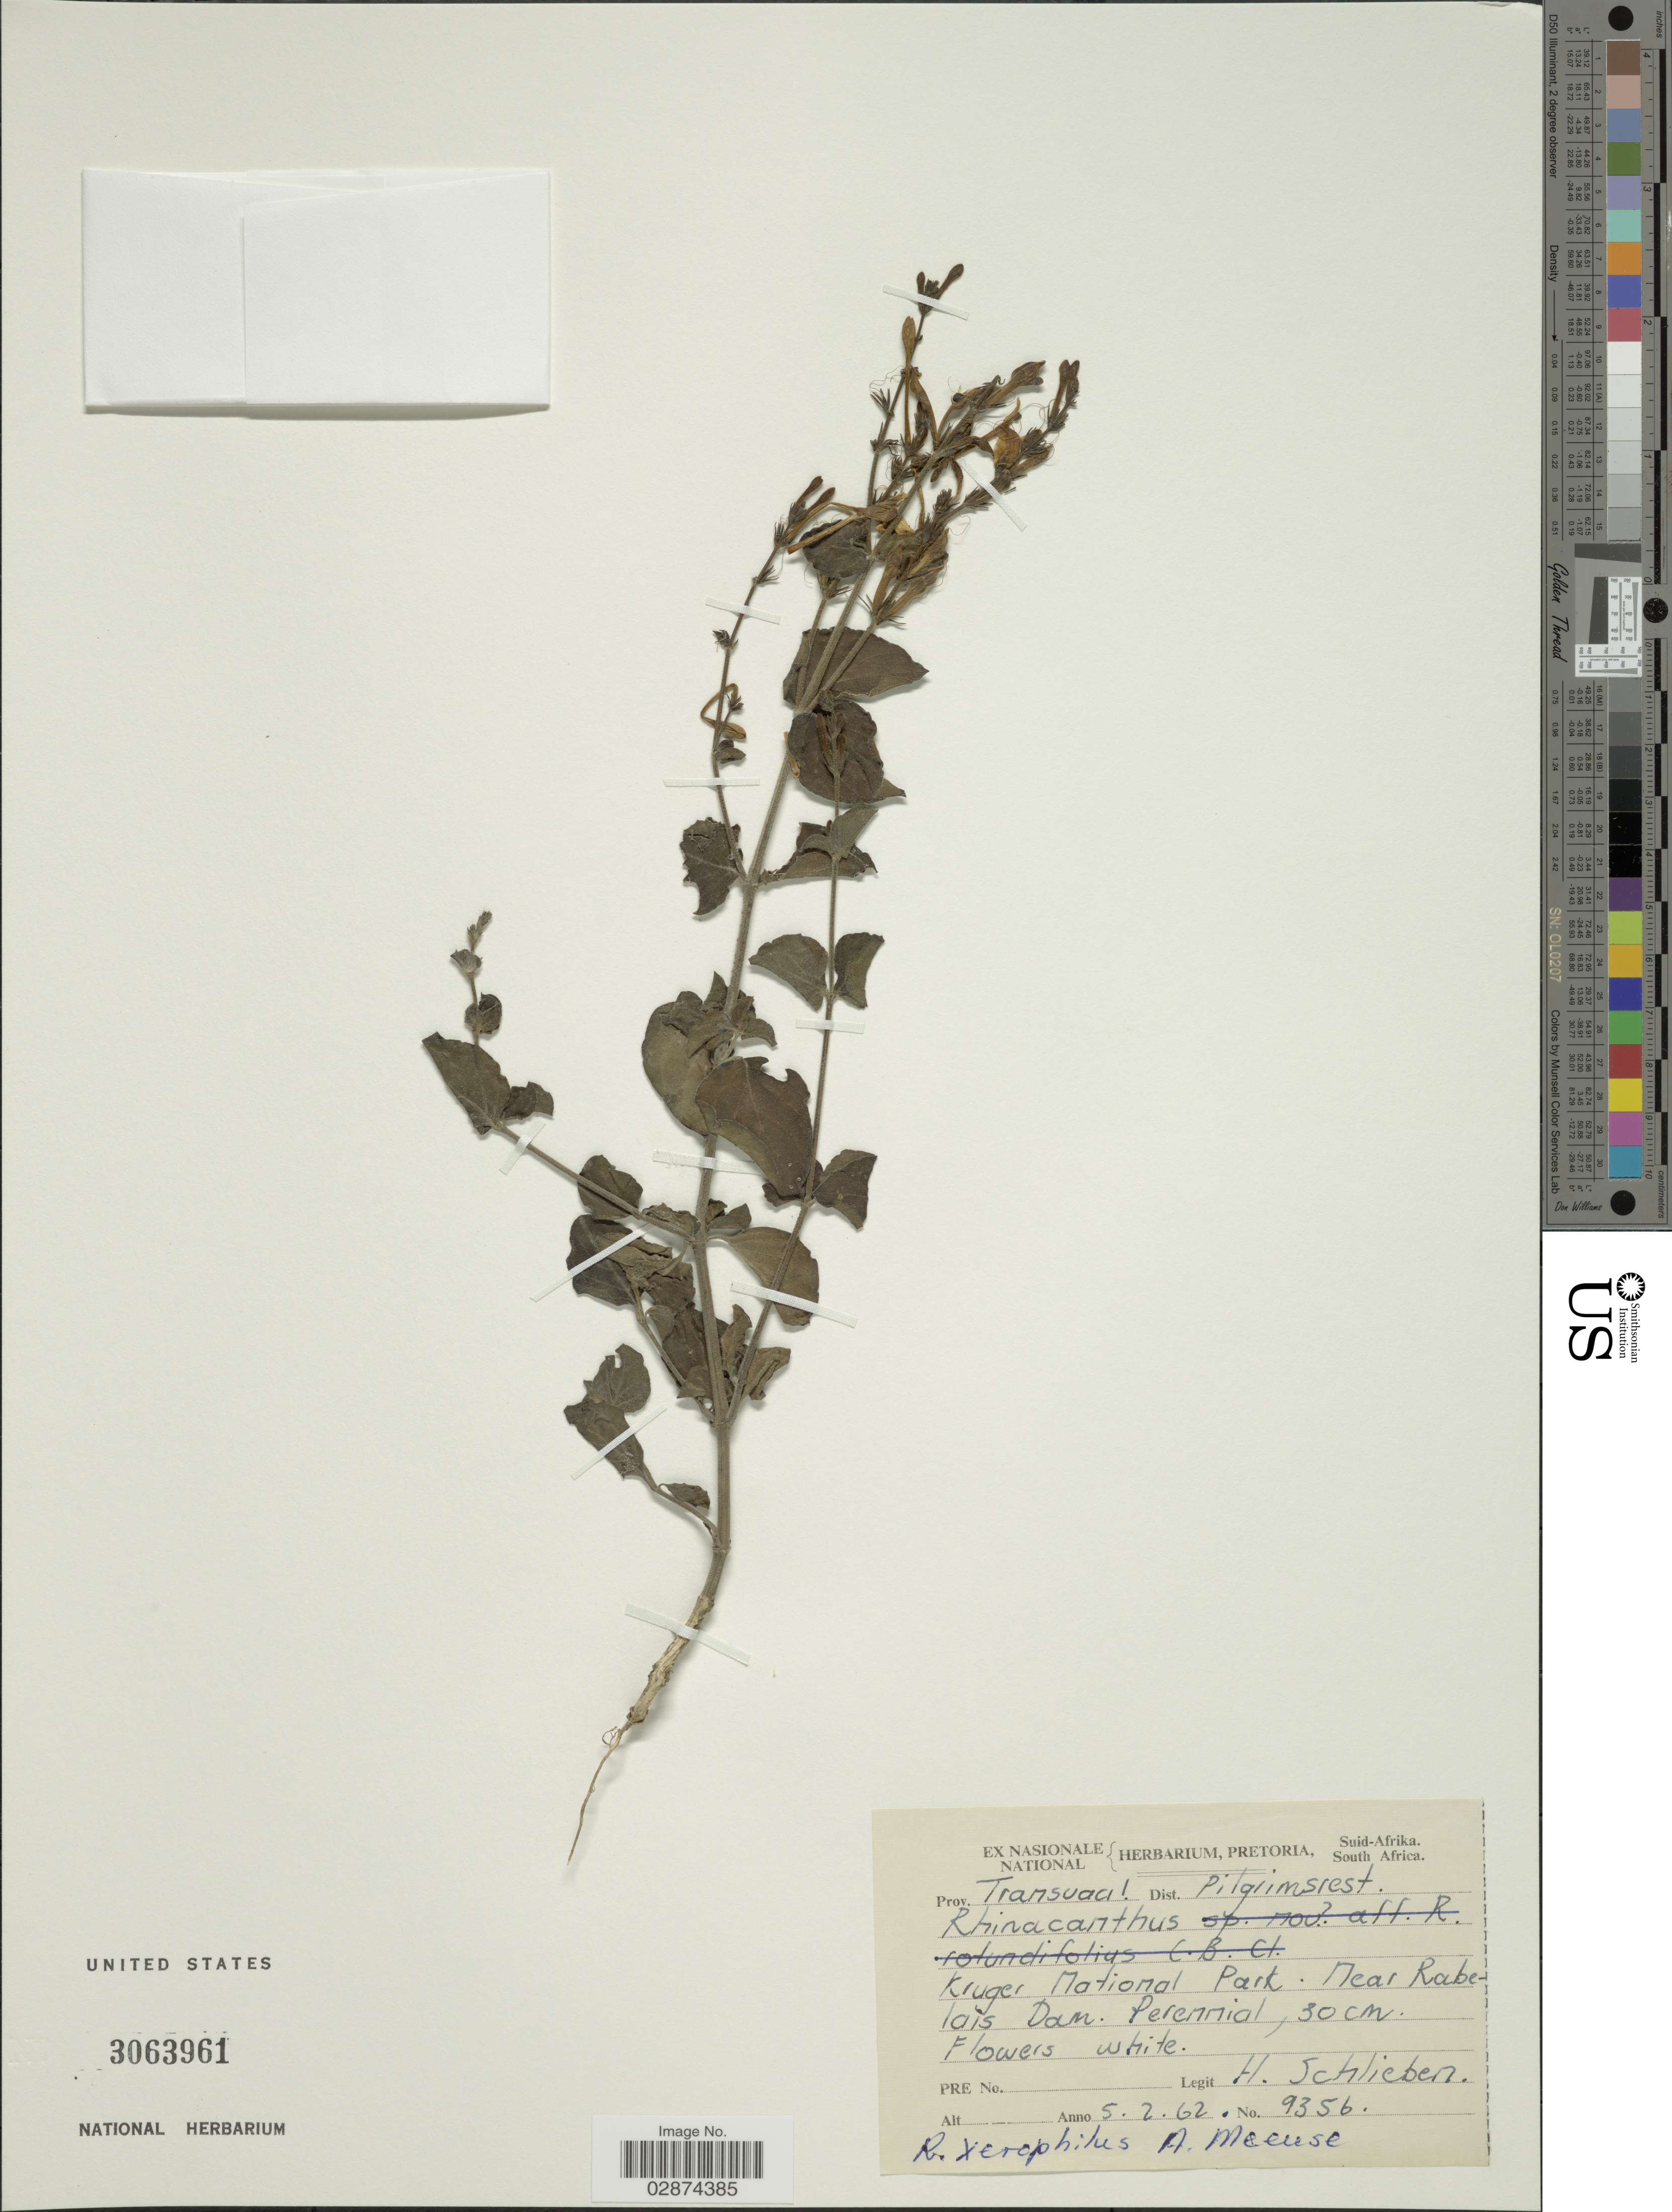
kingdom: Plantae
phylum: Tracheophyta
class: Magnoliopsida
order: Lamiales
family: Acanthaceae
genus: Rhinacanthus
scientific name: Rhinacanthus xerophilus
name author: A. Meeuse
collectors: H. J. Schlieben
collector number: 9356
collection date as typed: Transcribed d/m/y: 5/2/62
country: South Africa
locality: Transvaal. Dist. Pilgimsrest. Kruger National Park. Near Rabelais Dam.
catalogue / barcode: US 3063961